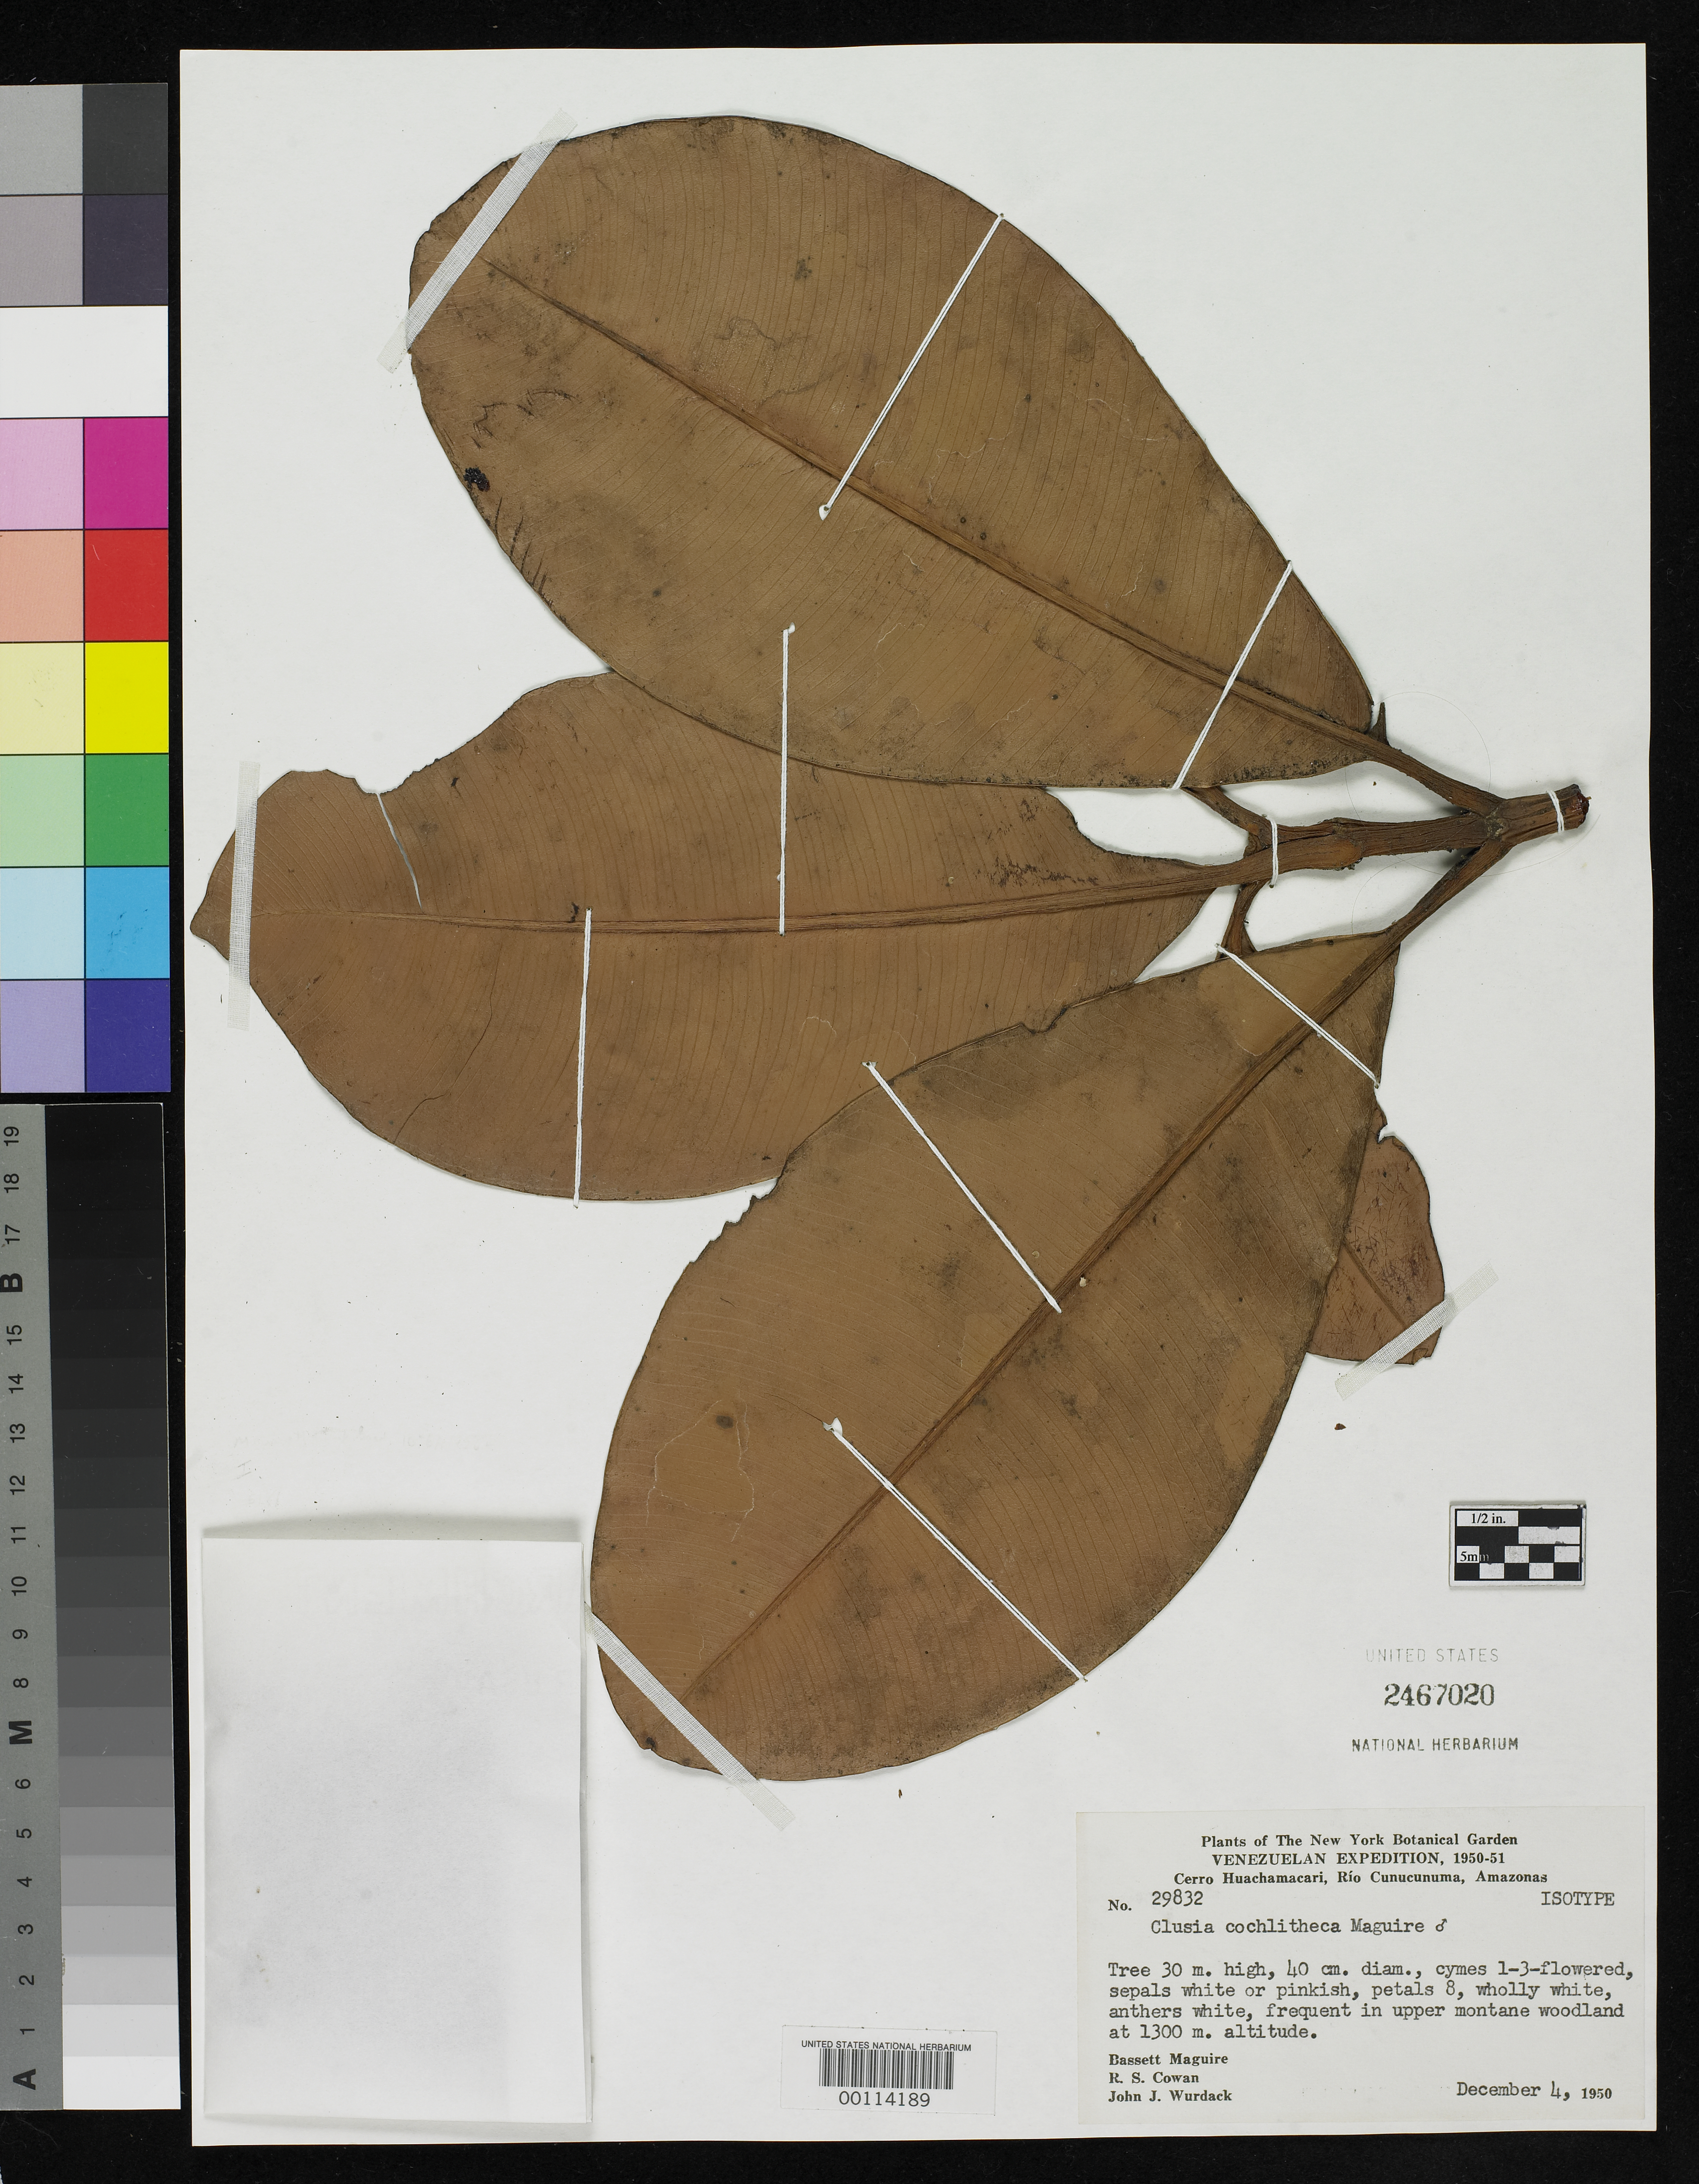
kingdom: Plantae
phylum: Tracheophyta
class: Magnoliopsida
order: Malpighiales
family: Clusiaceae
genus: Clusia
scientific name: Clusia cochlitheca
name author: Maguire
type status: Isotype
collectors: B. Maguire, R. S. Cowan & J. J. Wurdack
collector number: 29832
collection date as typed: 04 Dec 1950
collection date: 1950-12-04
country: Venezuela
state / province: Amazonas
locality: Cerro Huachamacari, Rio Cunucunuma.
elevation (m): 1300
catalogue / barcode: US 2467020